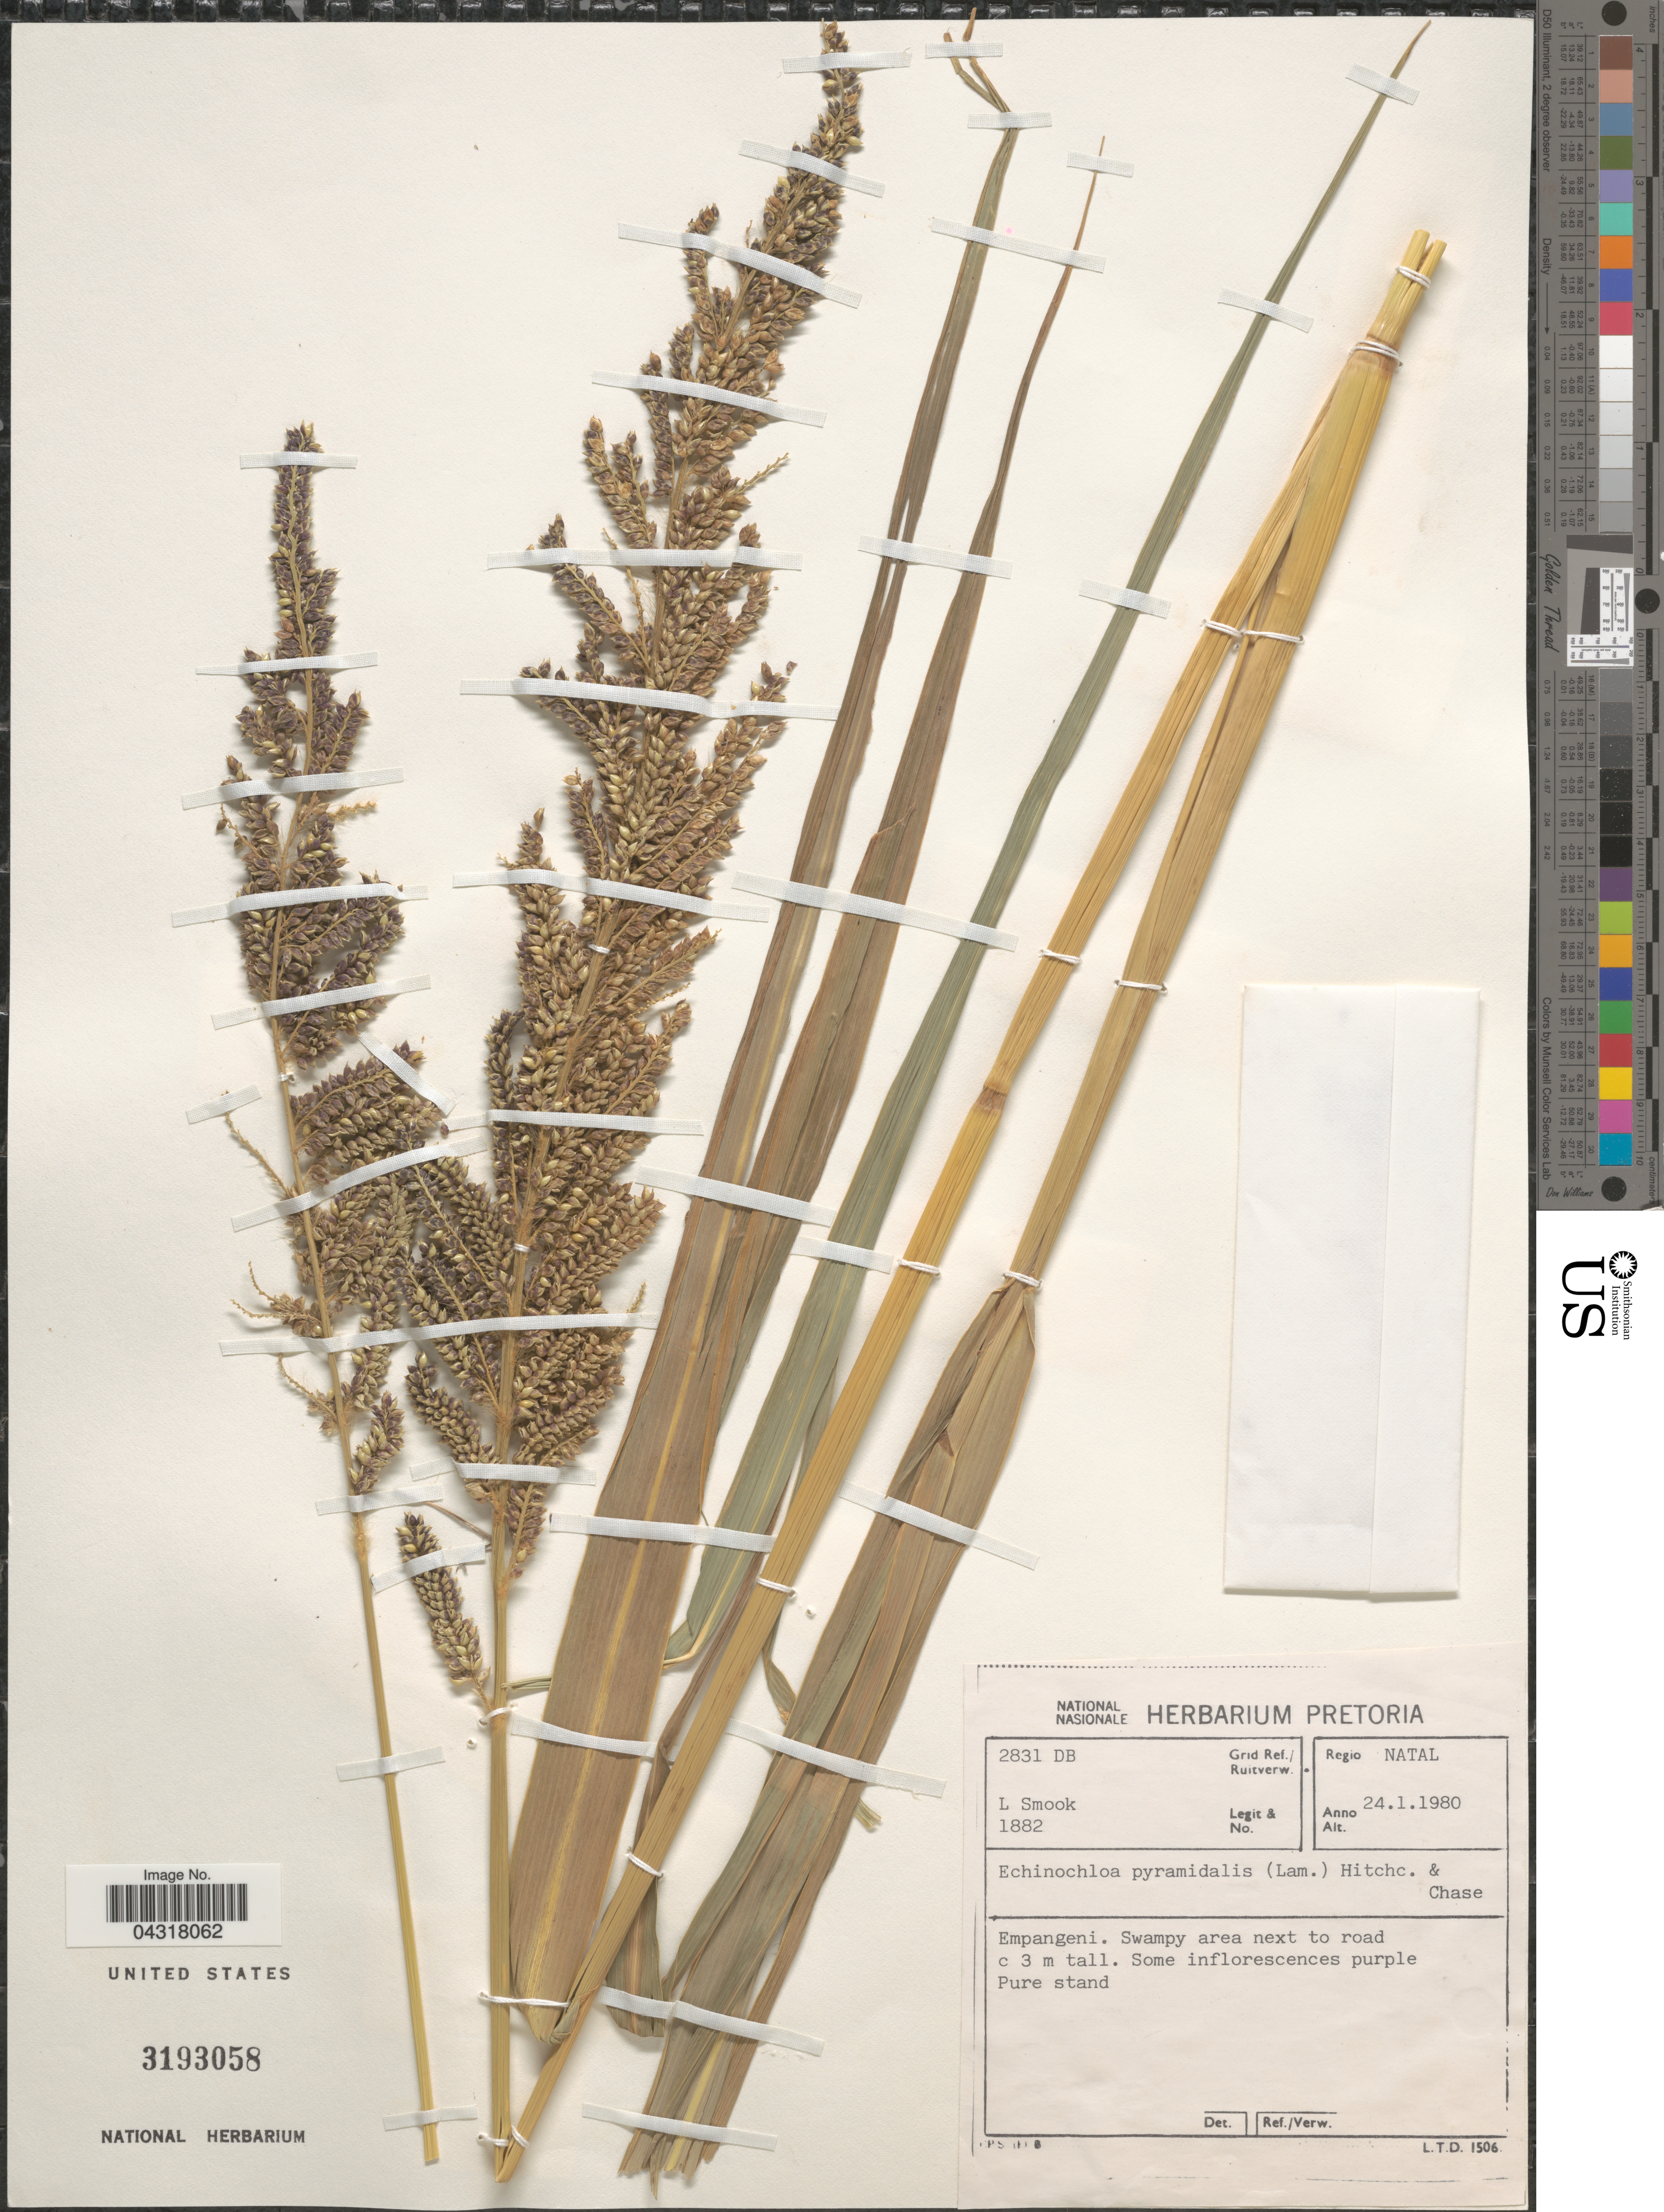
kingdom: Plantae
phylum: Tracheophyta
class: Liliopsida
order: Poales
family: Poaceae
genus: Echinochloa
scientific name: Echinochloa pyramidalis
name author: (Lam.) Hitchc. & Chase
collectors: L. Smook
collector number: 1882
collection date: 1980-01-24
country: South Africa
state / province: KwaZulu-Natal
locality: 2831 DB Grid Ref./Ruitverw. Regio Natal. Empangeni. Swampy area next to road.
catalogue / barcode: US 3193058